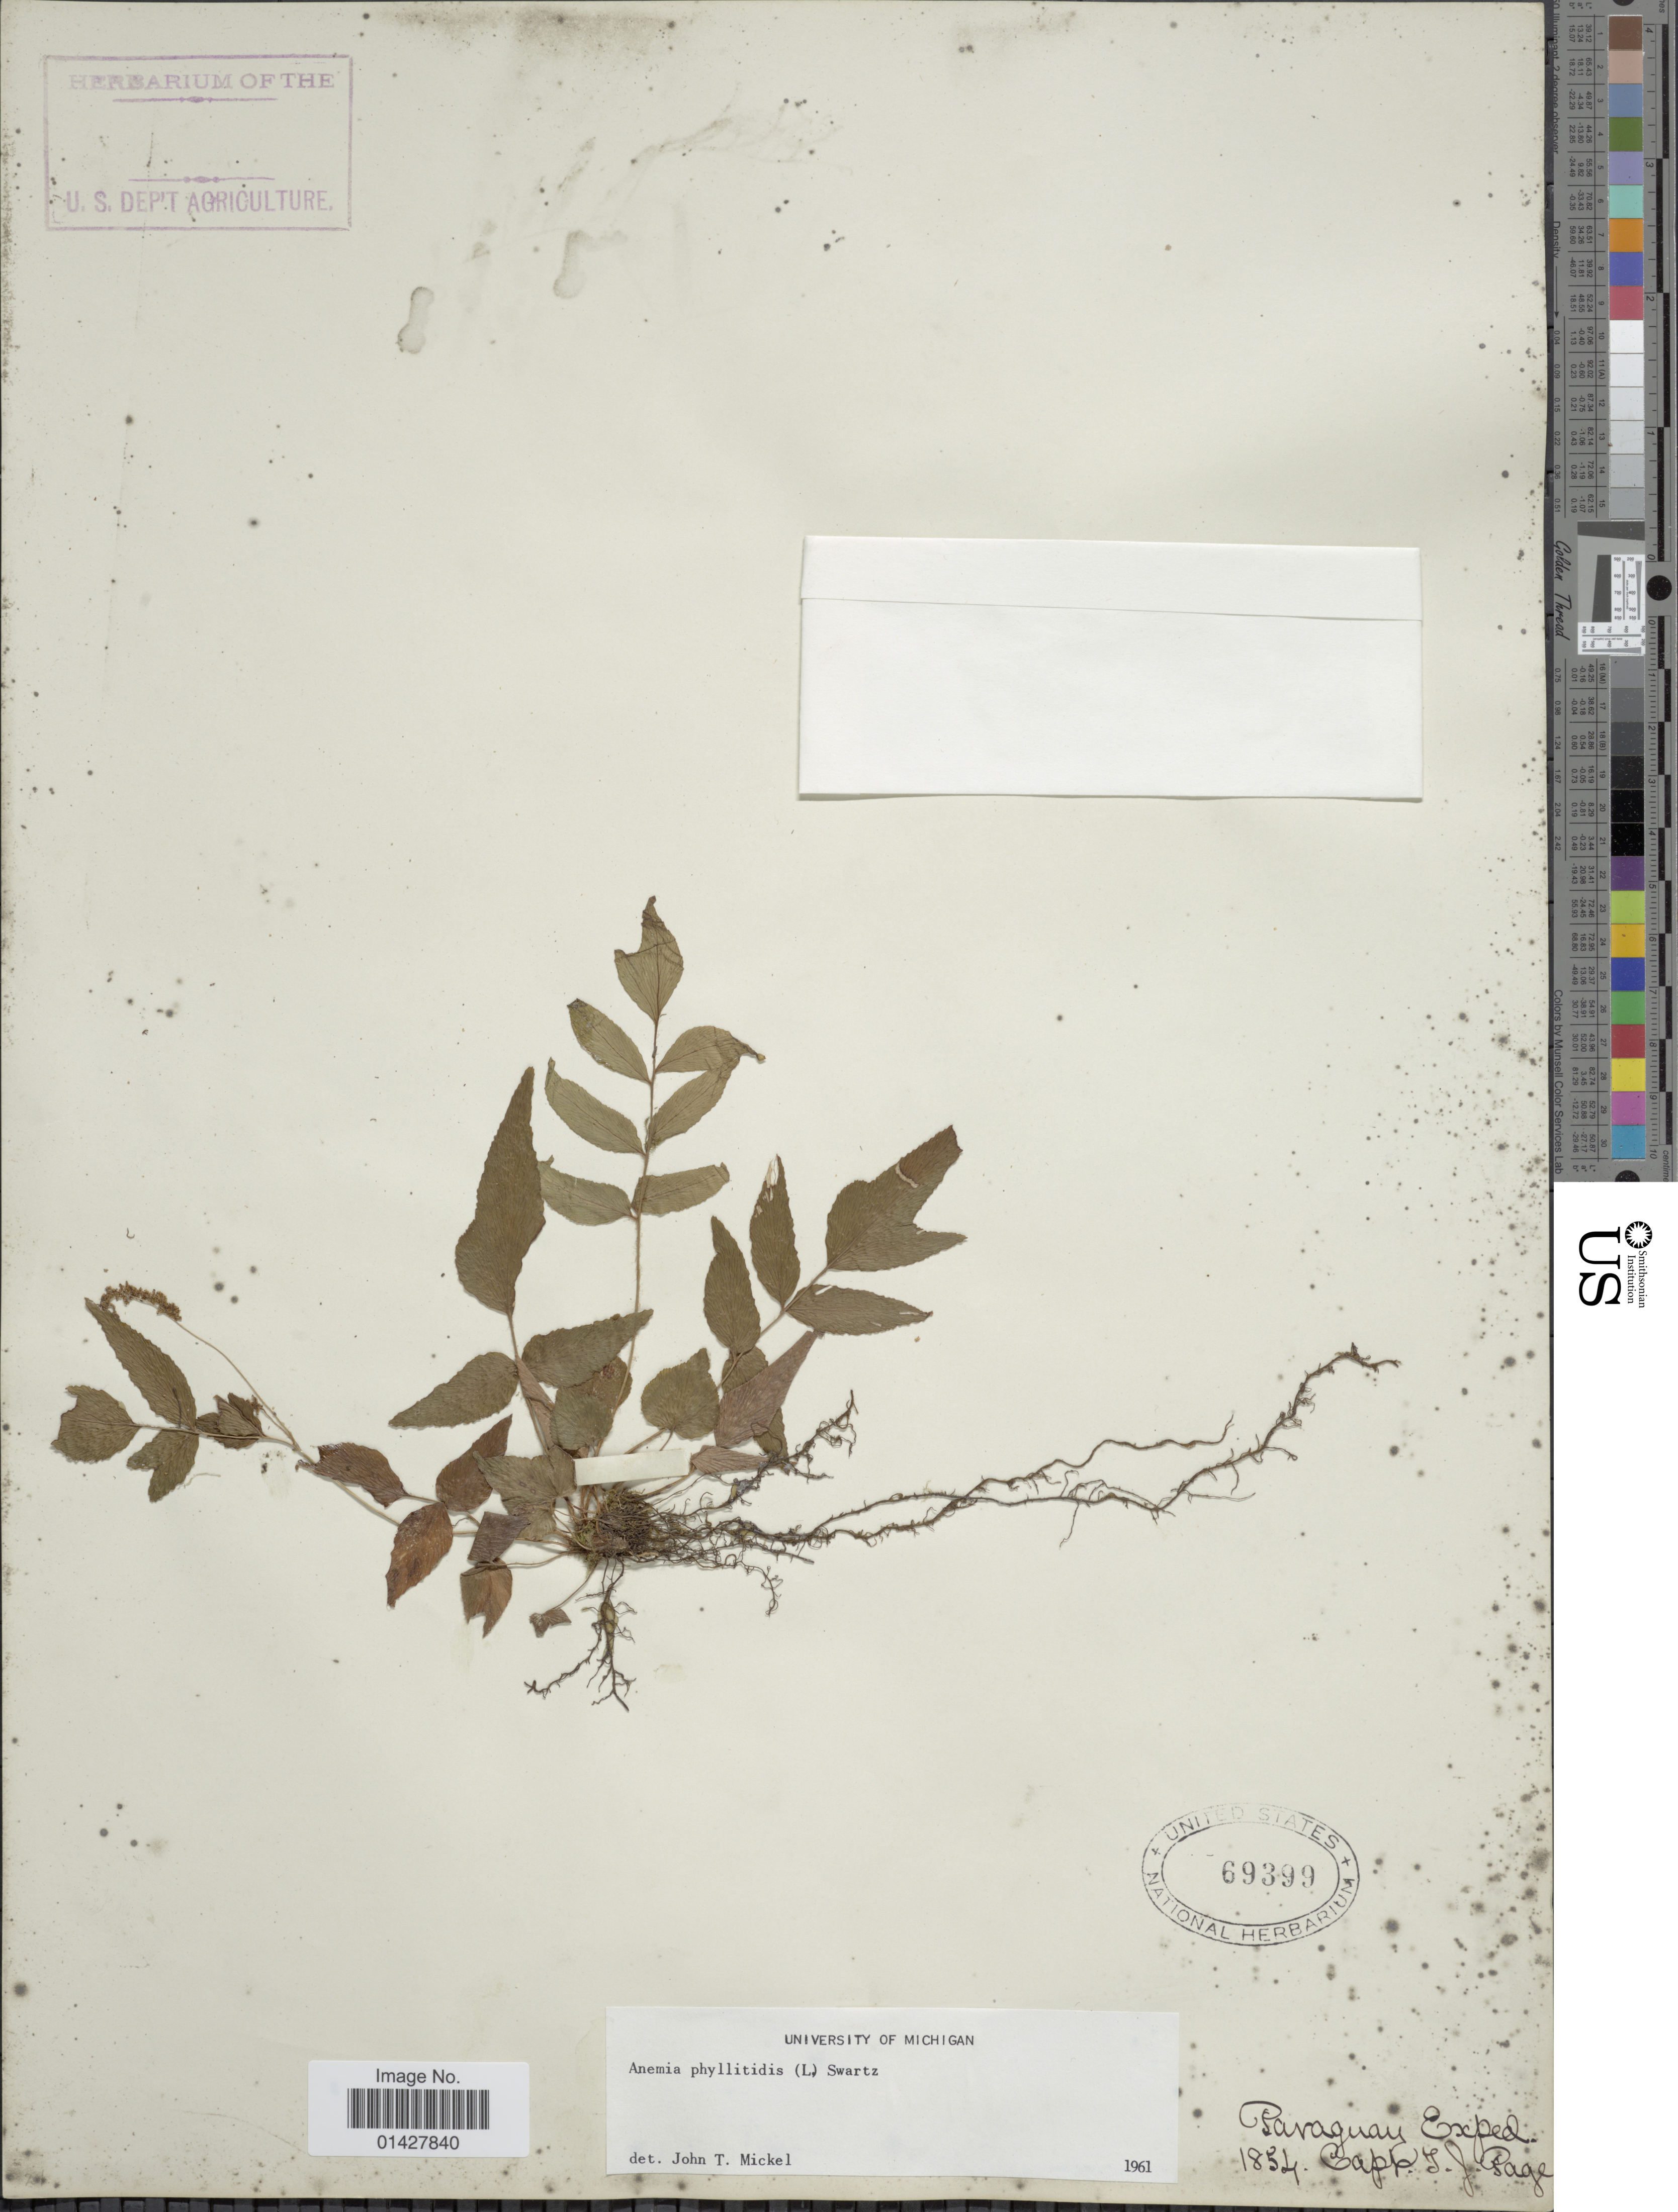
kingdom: Plantae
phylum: Tracheophyta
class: Polypodiopsida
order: Schizaeales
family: Anemiaceae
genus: Anemia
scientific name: Anemia phyllitidis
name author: (L.) Sw.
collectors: T. J. Page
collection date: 1854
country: Paraguay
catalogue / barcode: US 69399